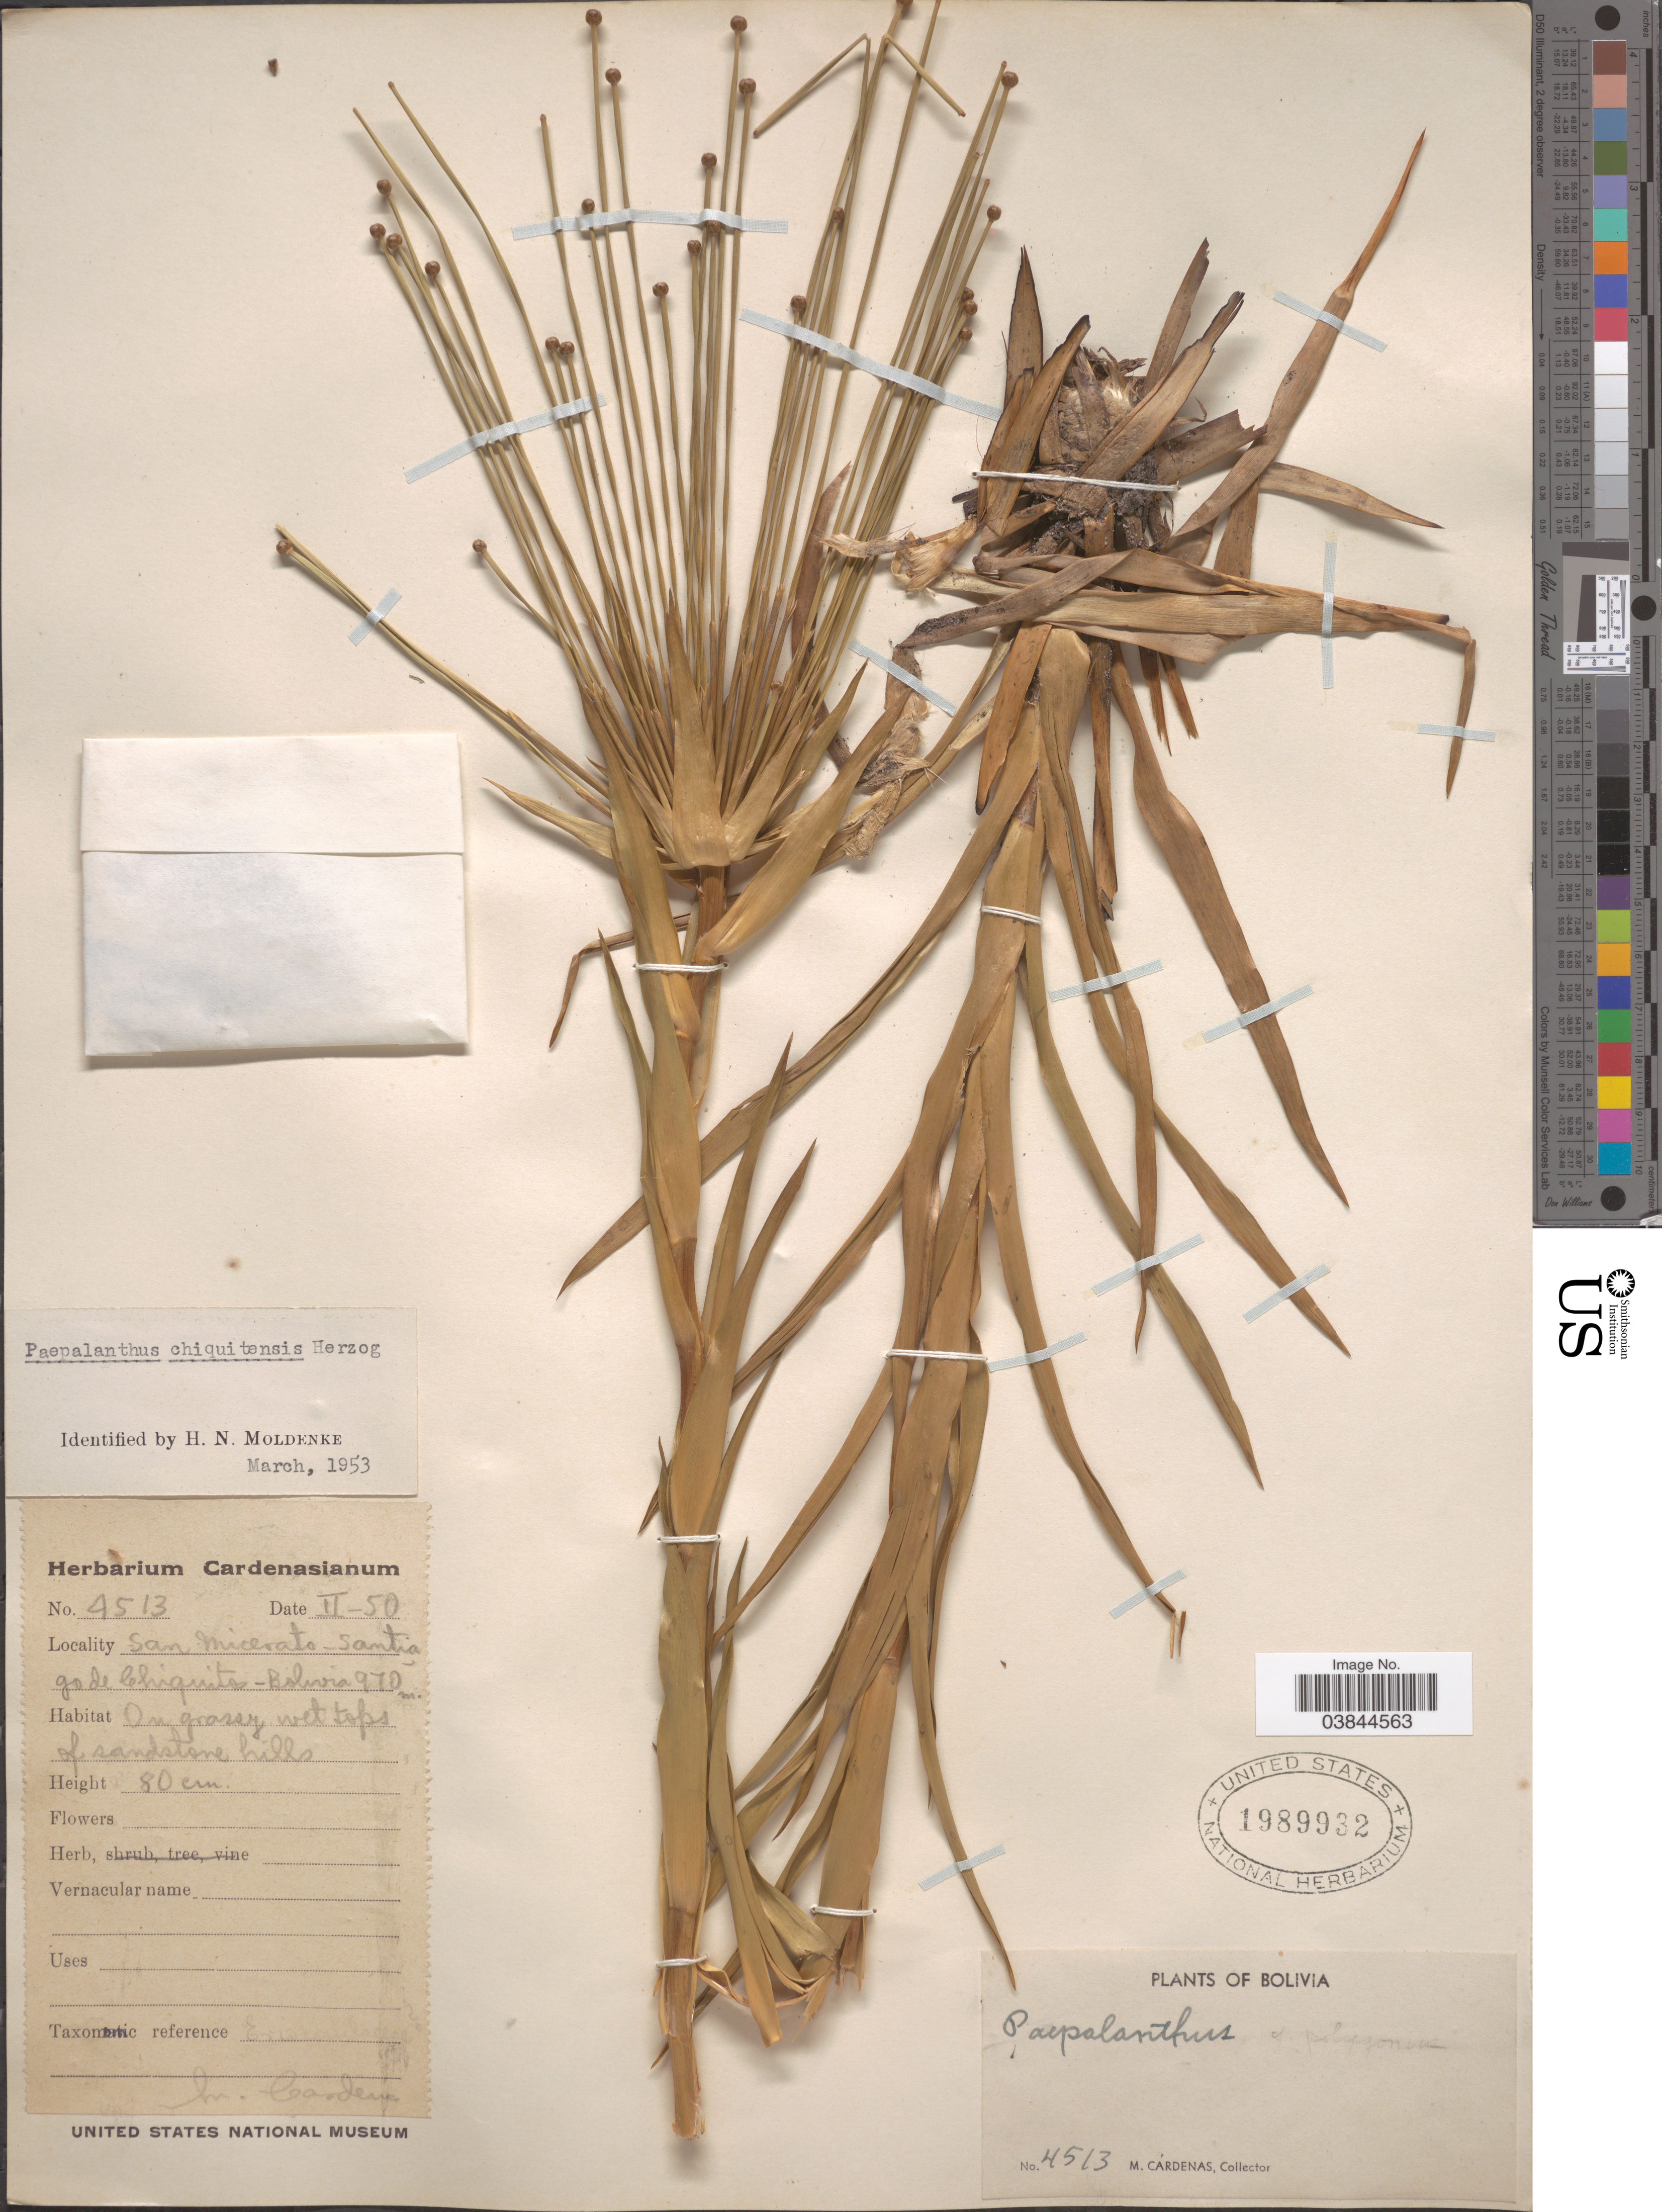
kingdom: Plantae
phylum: Tracheophyta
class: Liliopsida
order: Poales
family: Eriocaulaceae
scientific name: Coracoralina chiquitensis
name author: (Herzog) Andrino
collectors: M. Cárdenas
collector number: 4513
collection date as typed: Transcribed d/m/y: /2/50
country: Bolivia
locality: San Micerato - Santiago de Chiquitos.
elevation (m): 970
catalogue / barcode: US 1989932